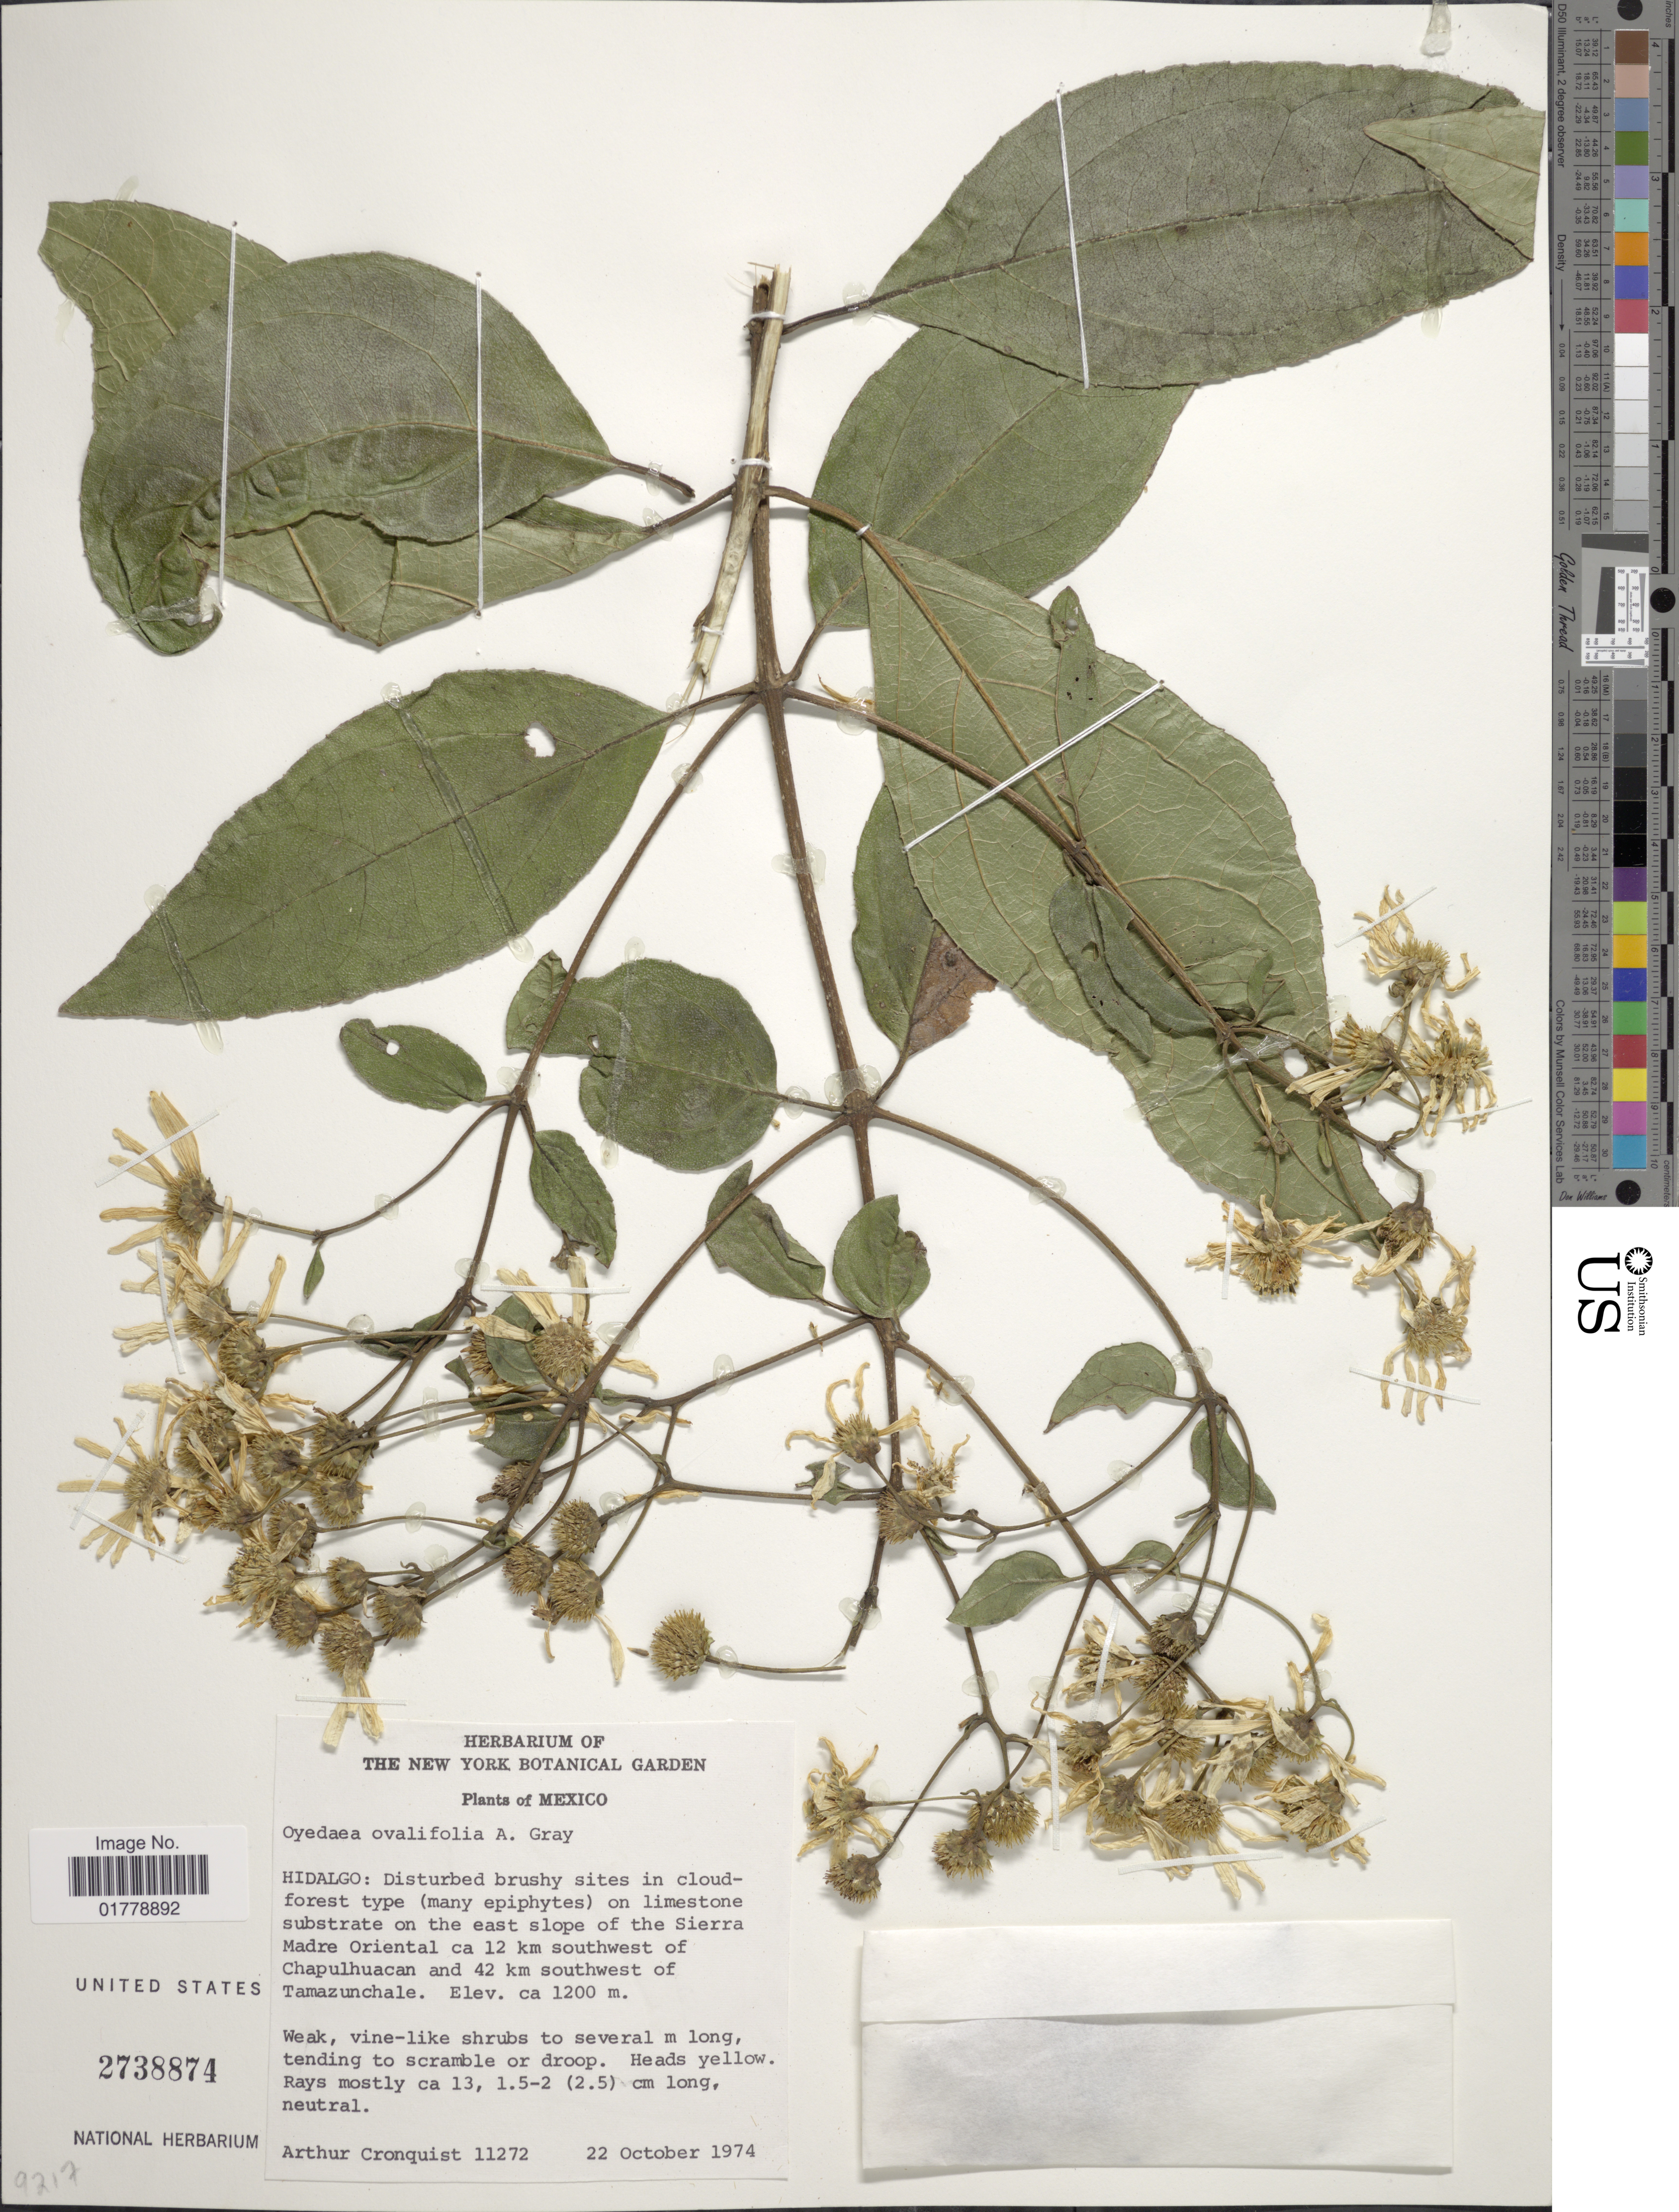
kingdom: Plantae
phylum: Tracheophyta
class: Magnoliopsida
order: Asterales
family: Asteraceae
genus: Perymeniopsis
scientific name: Perymeniopsis ovalifolia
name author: (A. Gray) H. Rob.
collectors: A. J. Cronquist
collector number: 11272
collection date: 1974-10-22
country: Mexico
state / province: Hidalgo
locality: Hidalgo: Disturbed brushy sites in cloudforest tpe (many epiphytes) on limestone substrate on the east slope of the Sierra Madre Oriental ca 12 km southwest of Chapulhuacan and 42 km southwest of Tamazunchale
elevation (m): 1200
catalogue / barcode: US 2738874